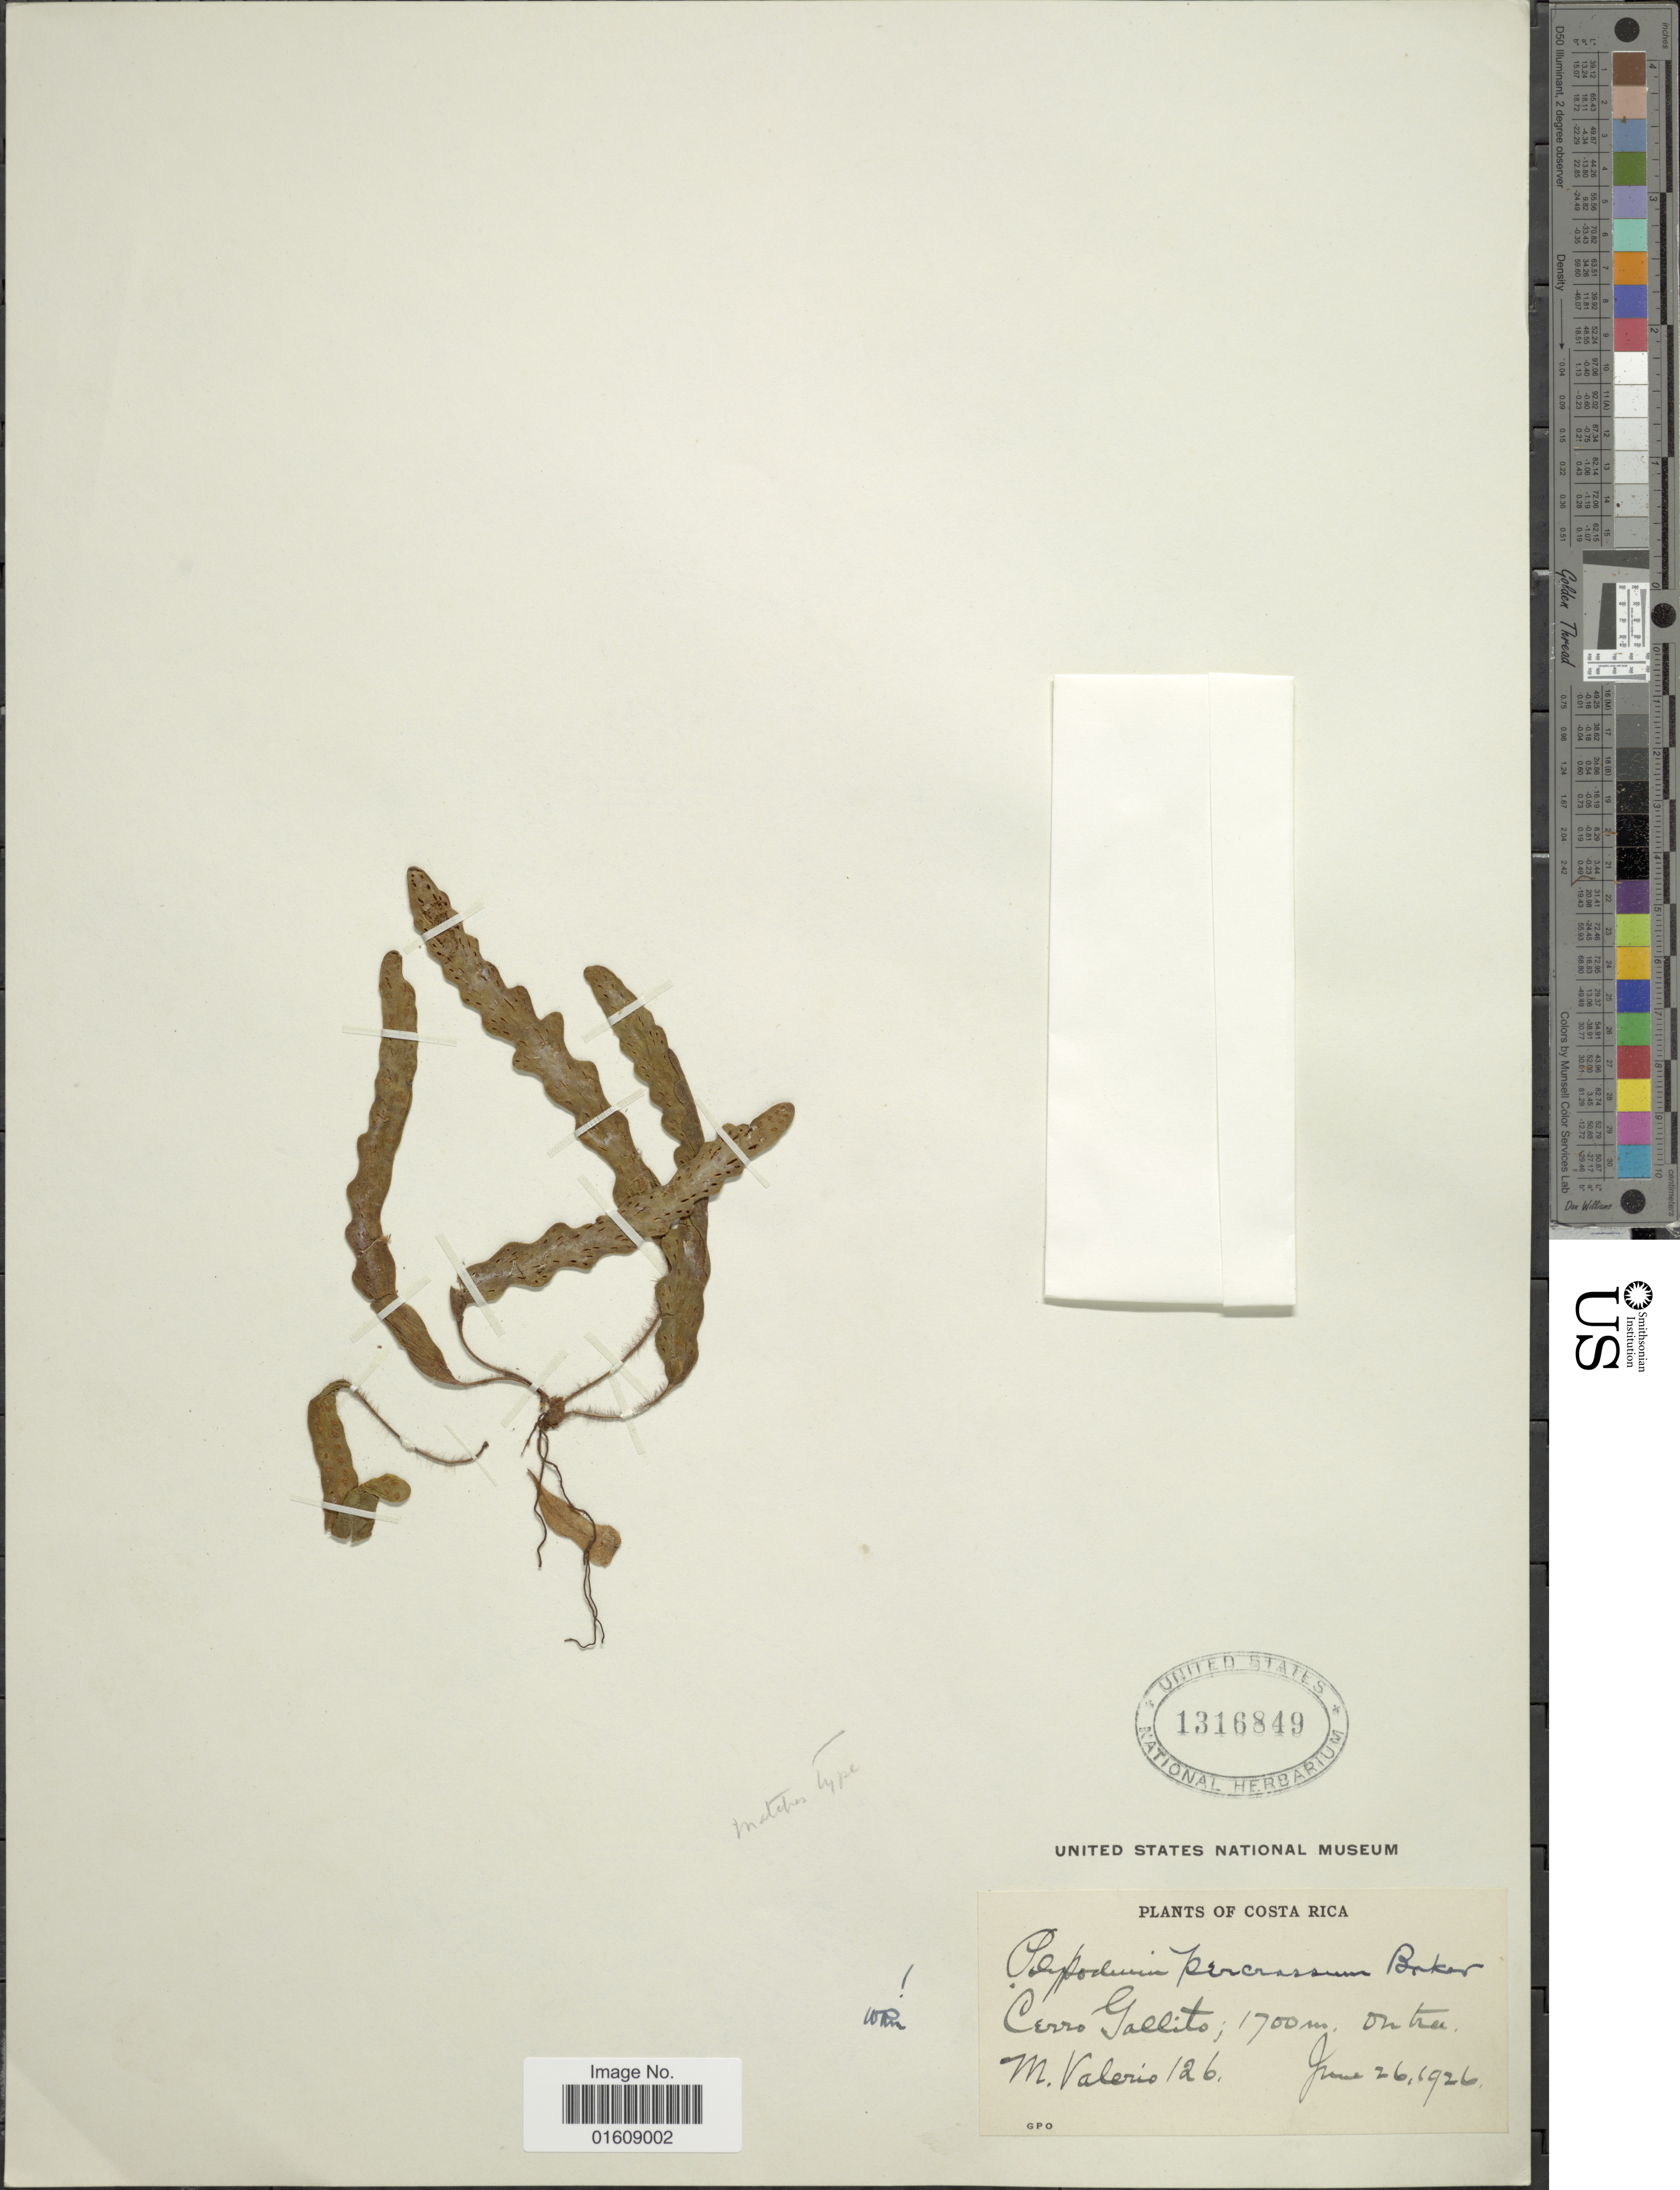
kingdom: Plantae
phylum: Tracheophyta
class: Polypodiopsida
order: Polypodiales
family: Polypodiaceae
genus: Enterosora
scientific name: Enterosora percrassa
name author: (Baker) L.E. Bishop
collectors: M. Valerio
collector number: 126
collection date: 1926-06-26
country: Costa Rica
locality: Costa Rica, Cerro Gallito.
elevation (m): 1700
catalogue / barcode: US 1316849